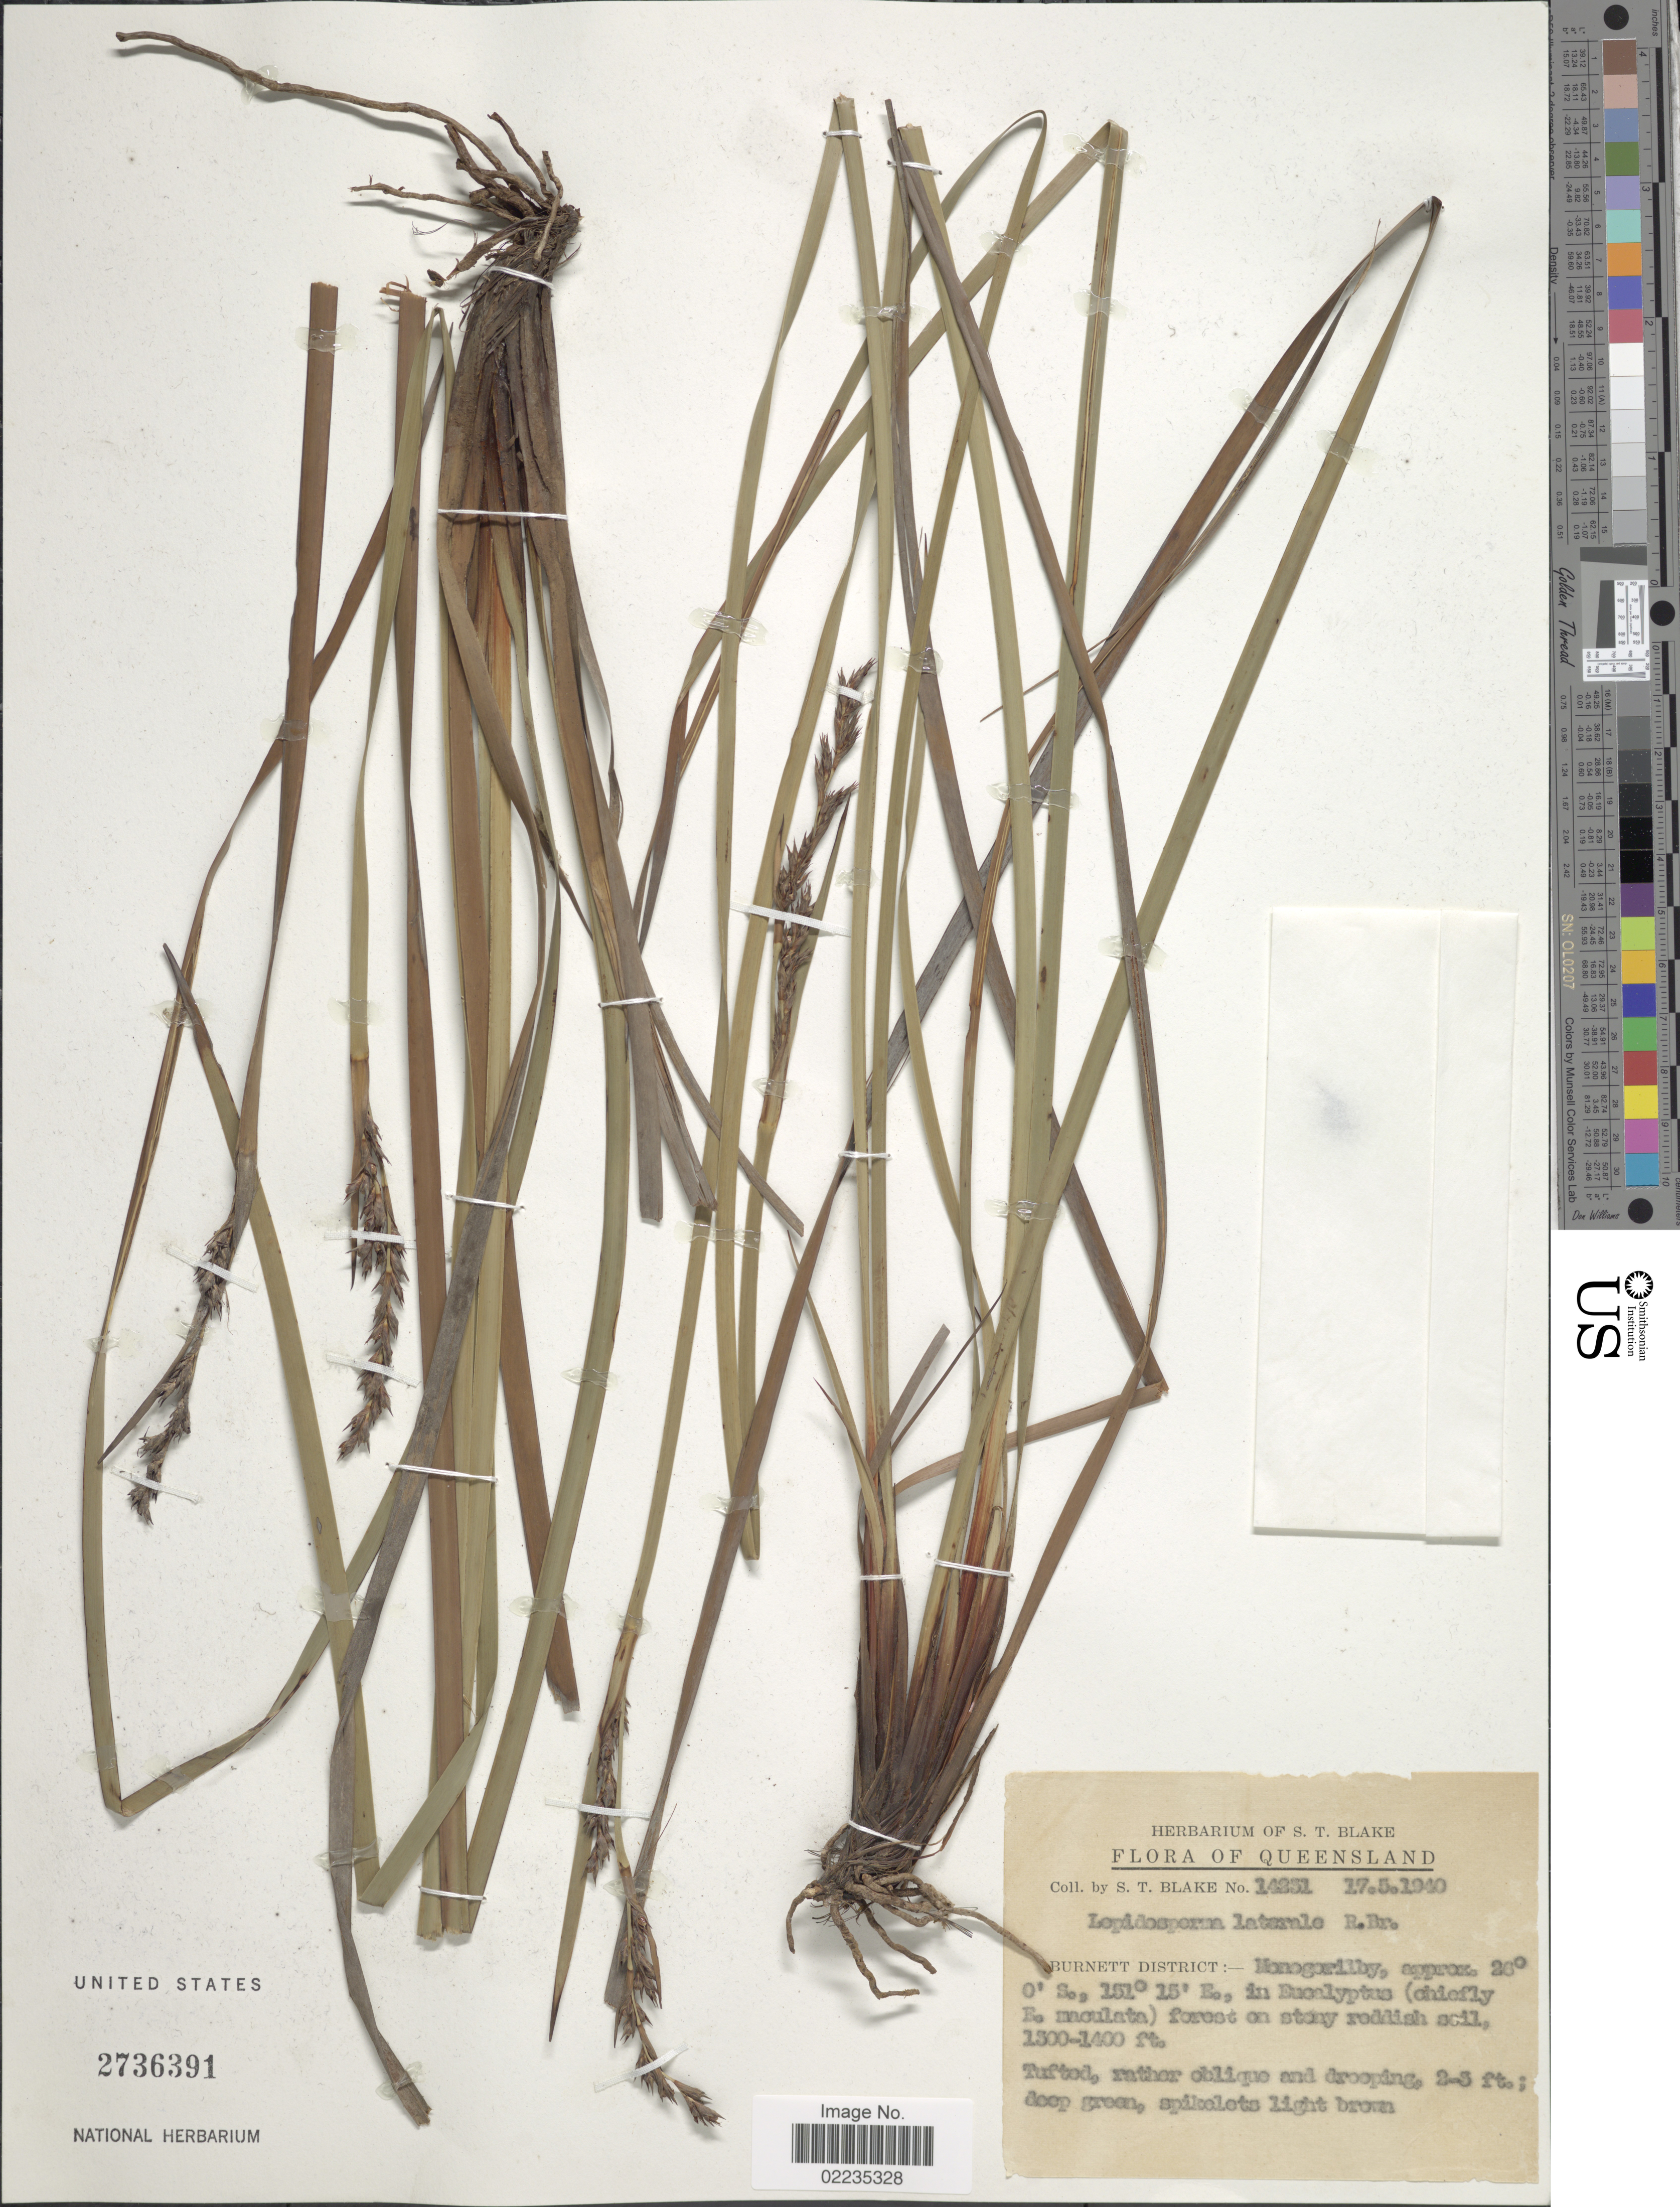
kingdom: Plantae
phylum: Tracheophyta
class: Liliopsida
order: Poales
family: Cyperaceae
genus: Lepidosperma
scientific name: Lepidosperma laterale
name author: R. Br.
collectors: S. T. Blake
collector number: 14231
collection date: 1940-05-17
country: Australia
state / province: Queensland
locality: Burnett District: Monogorilby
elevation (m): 396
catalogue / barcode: US 2736391